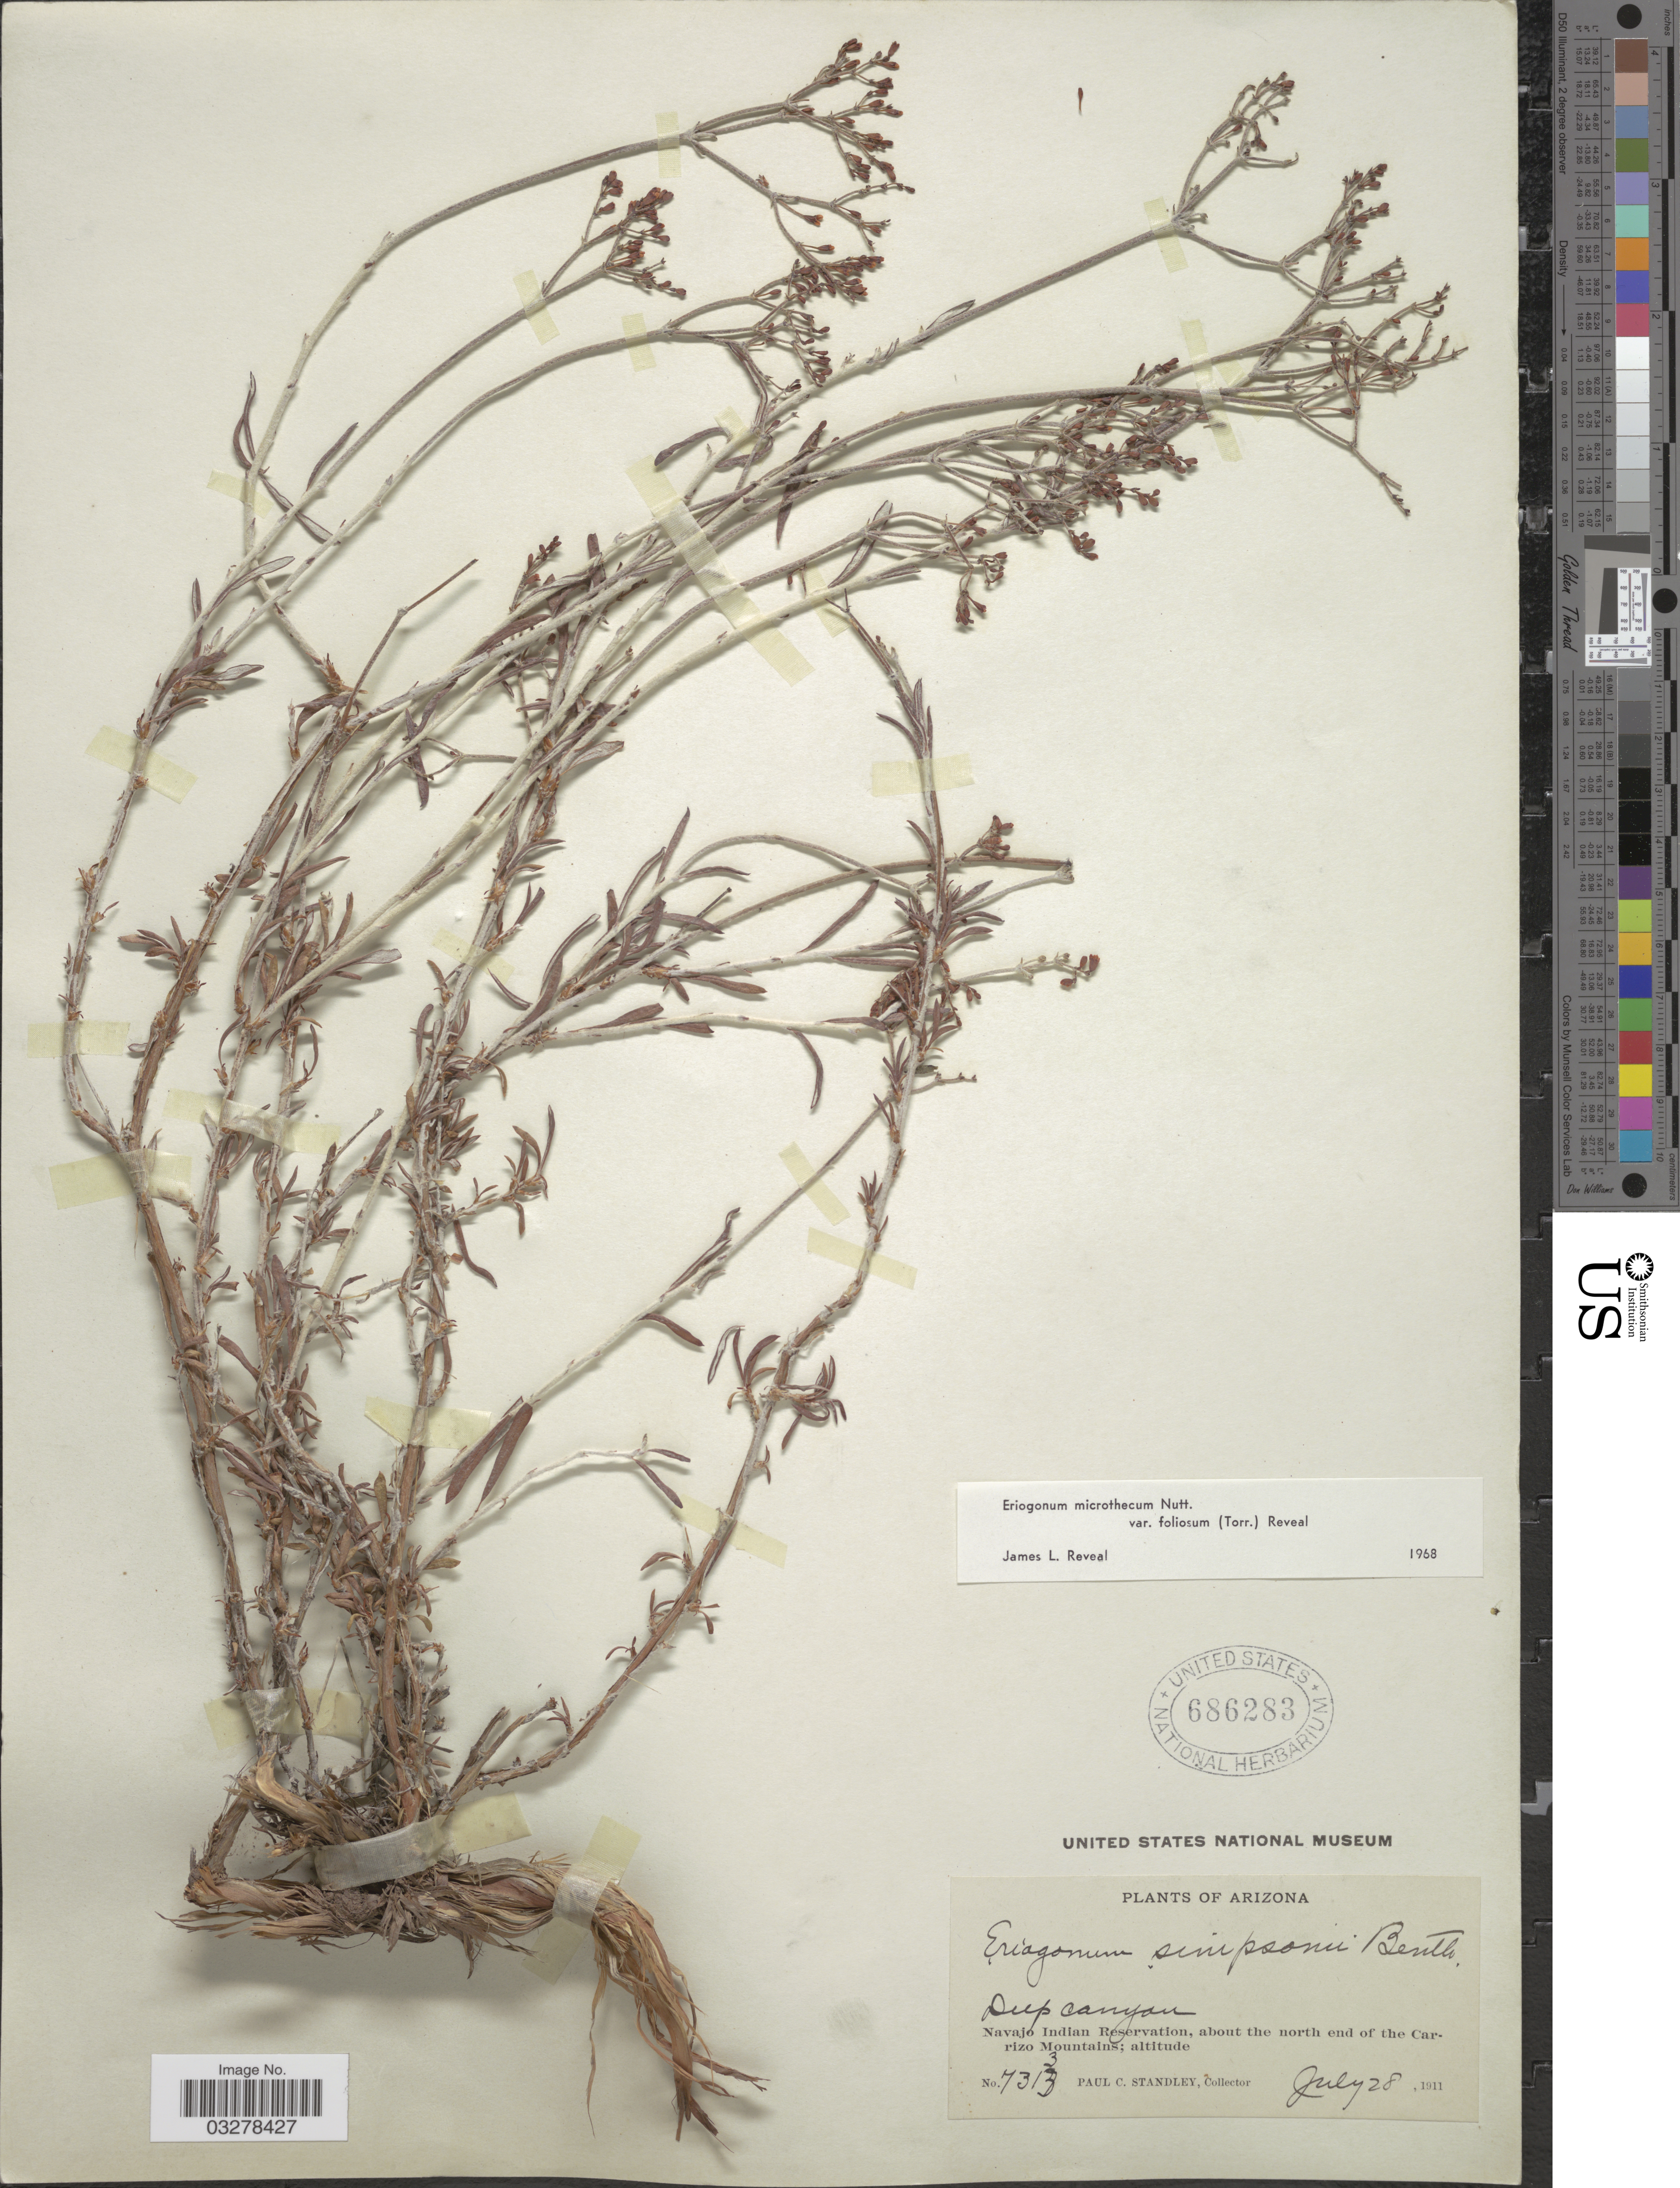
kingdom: Plantae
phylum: Tracheophyta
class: Magnoliopsida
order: Caryophyllales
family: Polygonaceae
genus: Eriogonum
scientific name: Eriogonum microtheca var. foliosum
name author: (Torr. & A. Gray) Reveal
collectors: P. C. Standley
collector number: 7313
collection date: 1911-07-28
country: United States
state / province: Arizona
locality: Deep canyon. Navajo Indian Reservation, about the north end of the Carrizo Mountains.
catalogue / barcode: US 686283